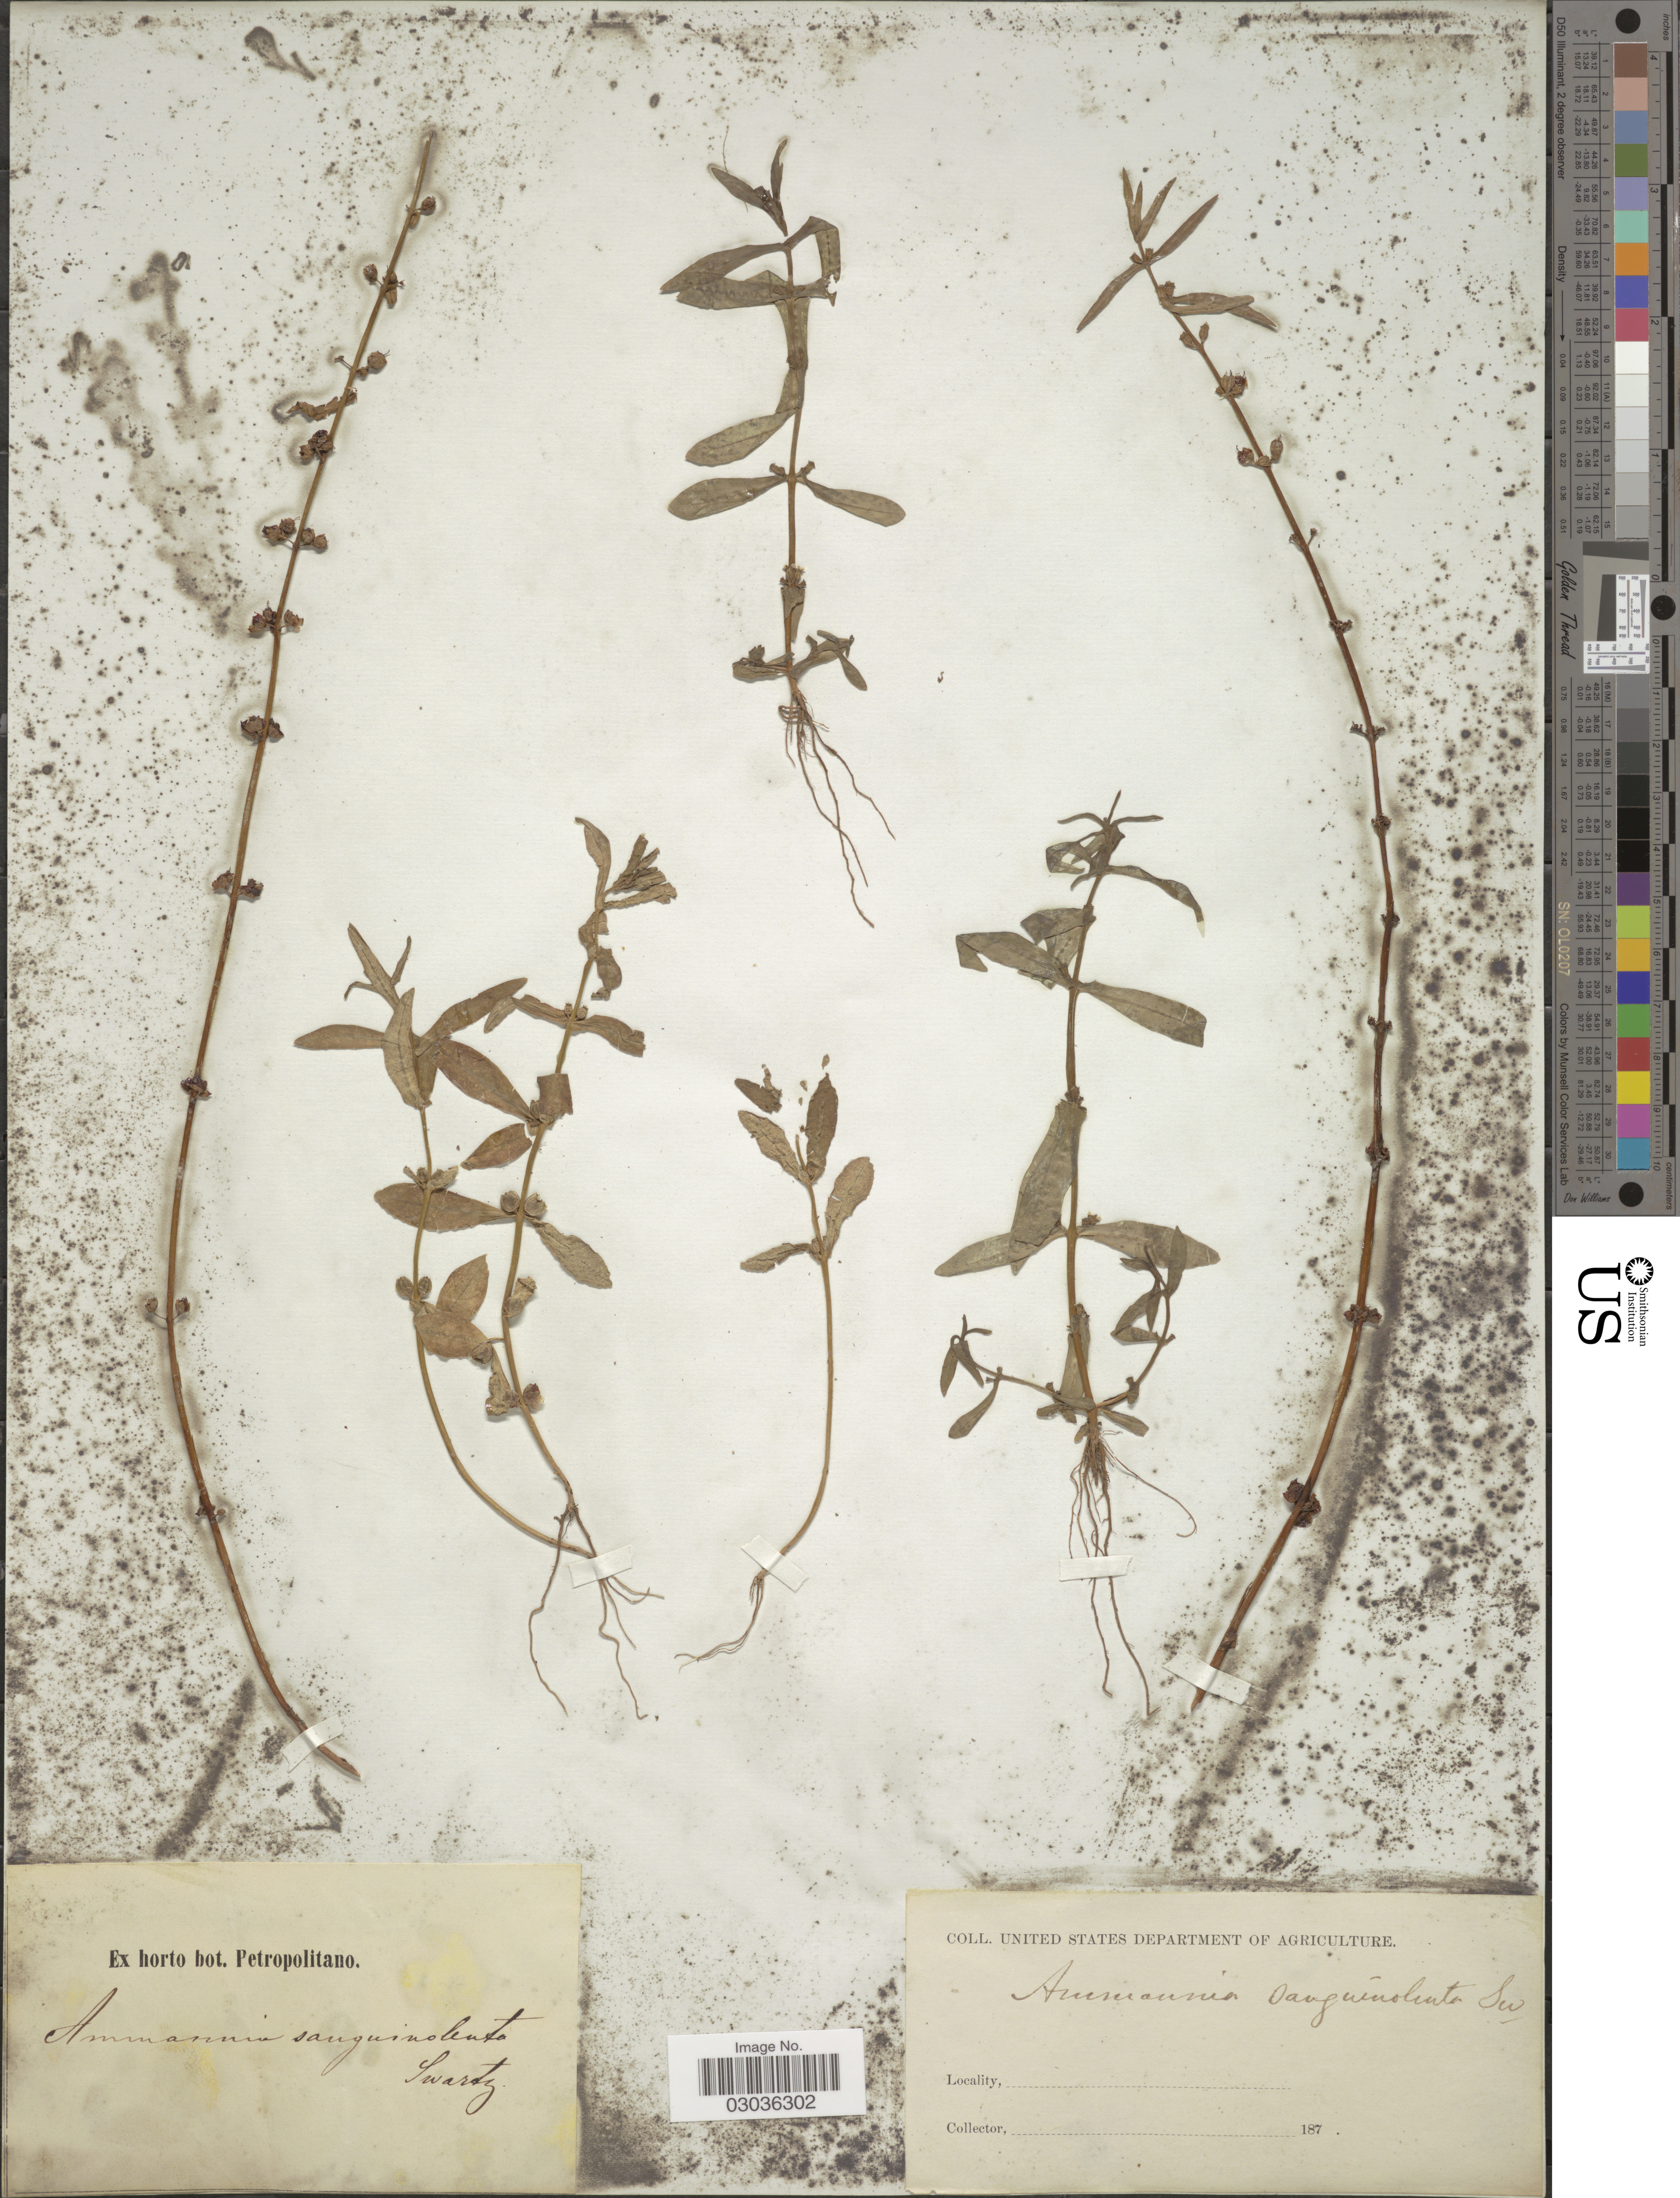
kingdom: Plantae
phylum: Tracheophyta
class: Magnoliopsida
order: Myrtales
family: Lythraceae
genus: Ammannia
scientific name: Ammannia sanguinolenta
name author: Sw.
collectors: United States Department of Agriculture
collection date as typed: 187